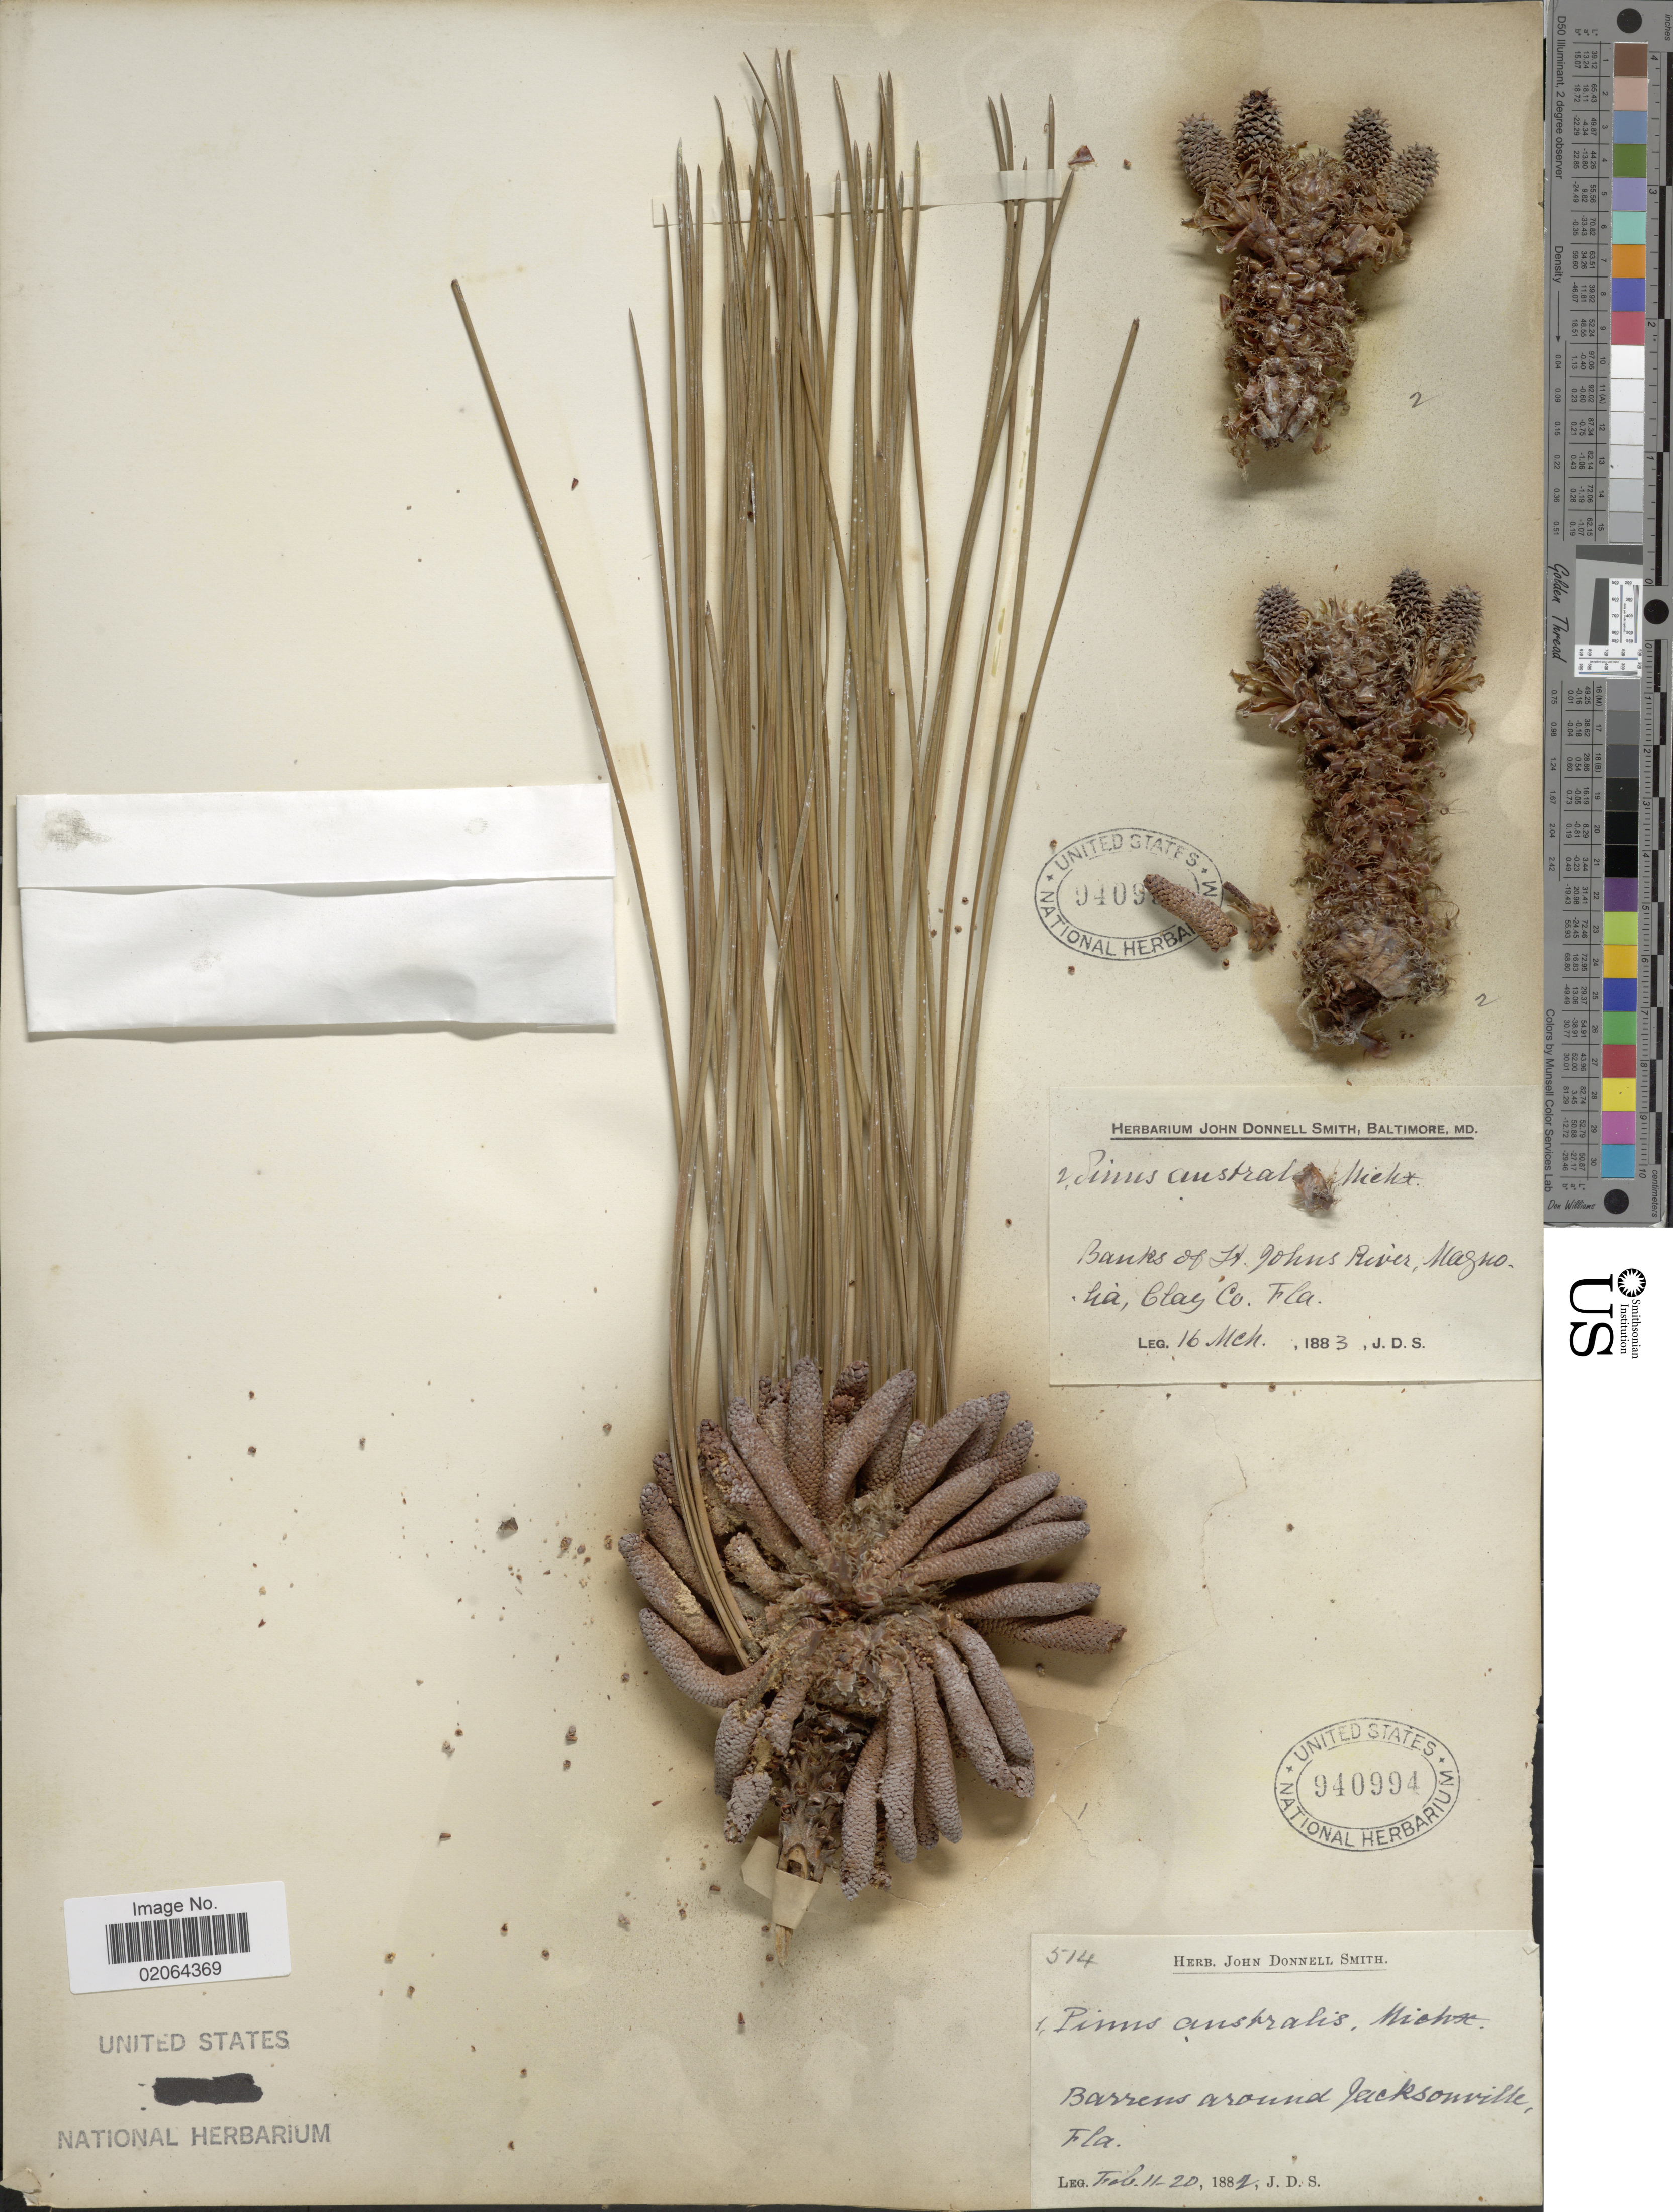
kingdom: Plantae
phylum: Tracheophyta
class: Pinopsida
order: Pinales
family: Pinaceae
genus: Pinus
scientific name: Pinus palustris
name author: Mill.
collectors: J. Donnell Smith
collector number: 514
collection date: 1882-02-11/1882-02-20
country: United States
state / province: Florida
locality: Barrens around Jacksonville, Fla.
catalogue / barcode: US 940994-2